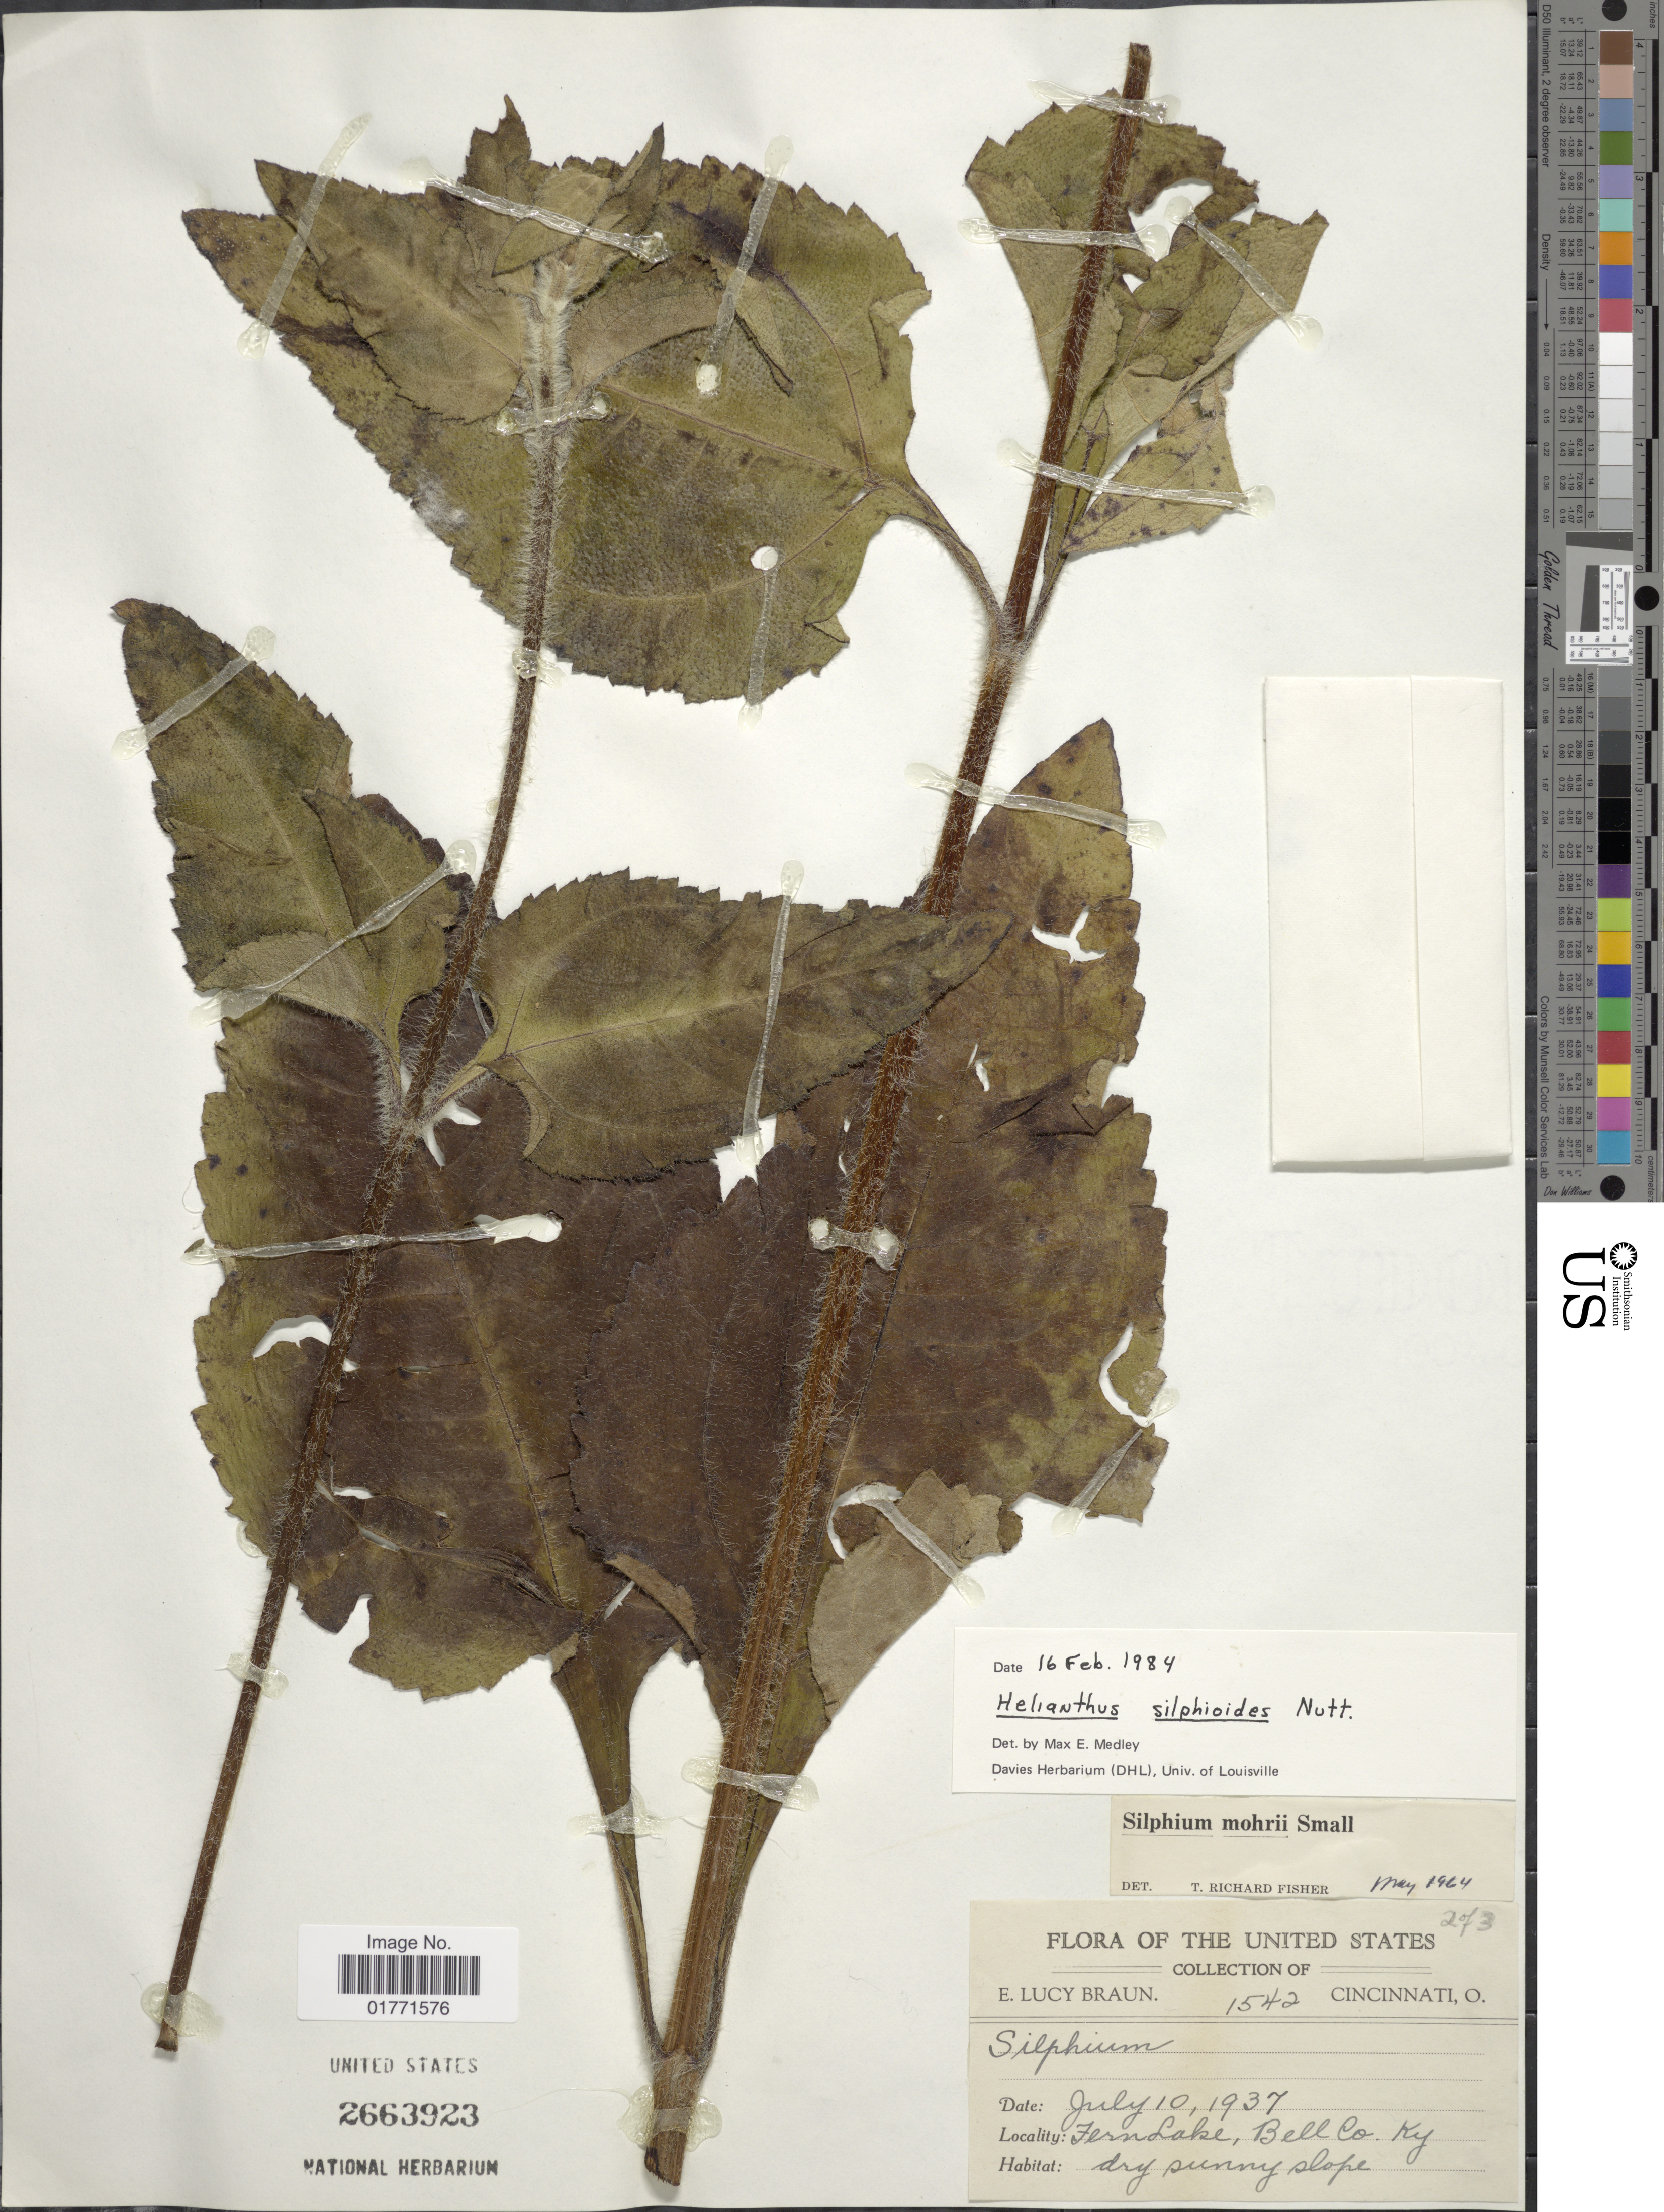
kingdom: Plantae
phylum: Tracheophyta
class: Magnoliopsida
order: Asterales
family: Asteraceae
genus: Helianthus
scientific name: Helianthus silphioides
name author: Nutt.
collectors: E. L. Braun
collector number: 1542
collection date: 1937-07-10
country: United States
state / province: Kentucky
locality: Fern Lake, Bell Co.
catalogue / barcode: US 2663923